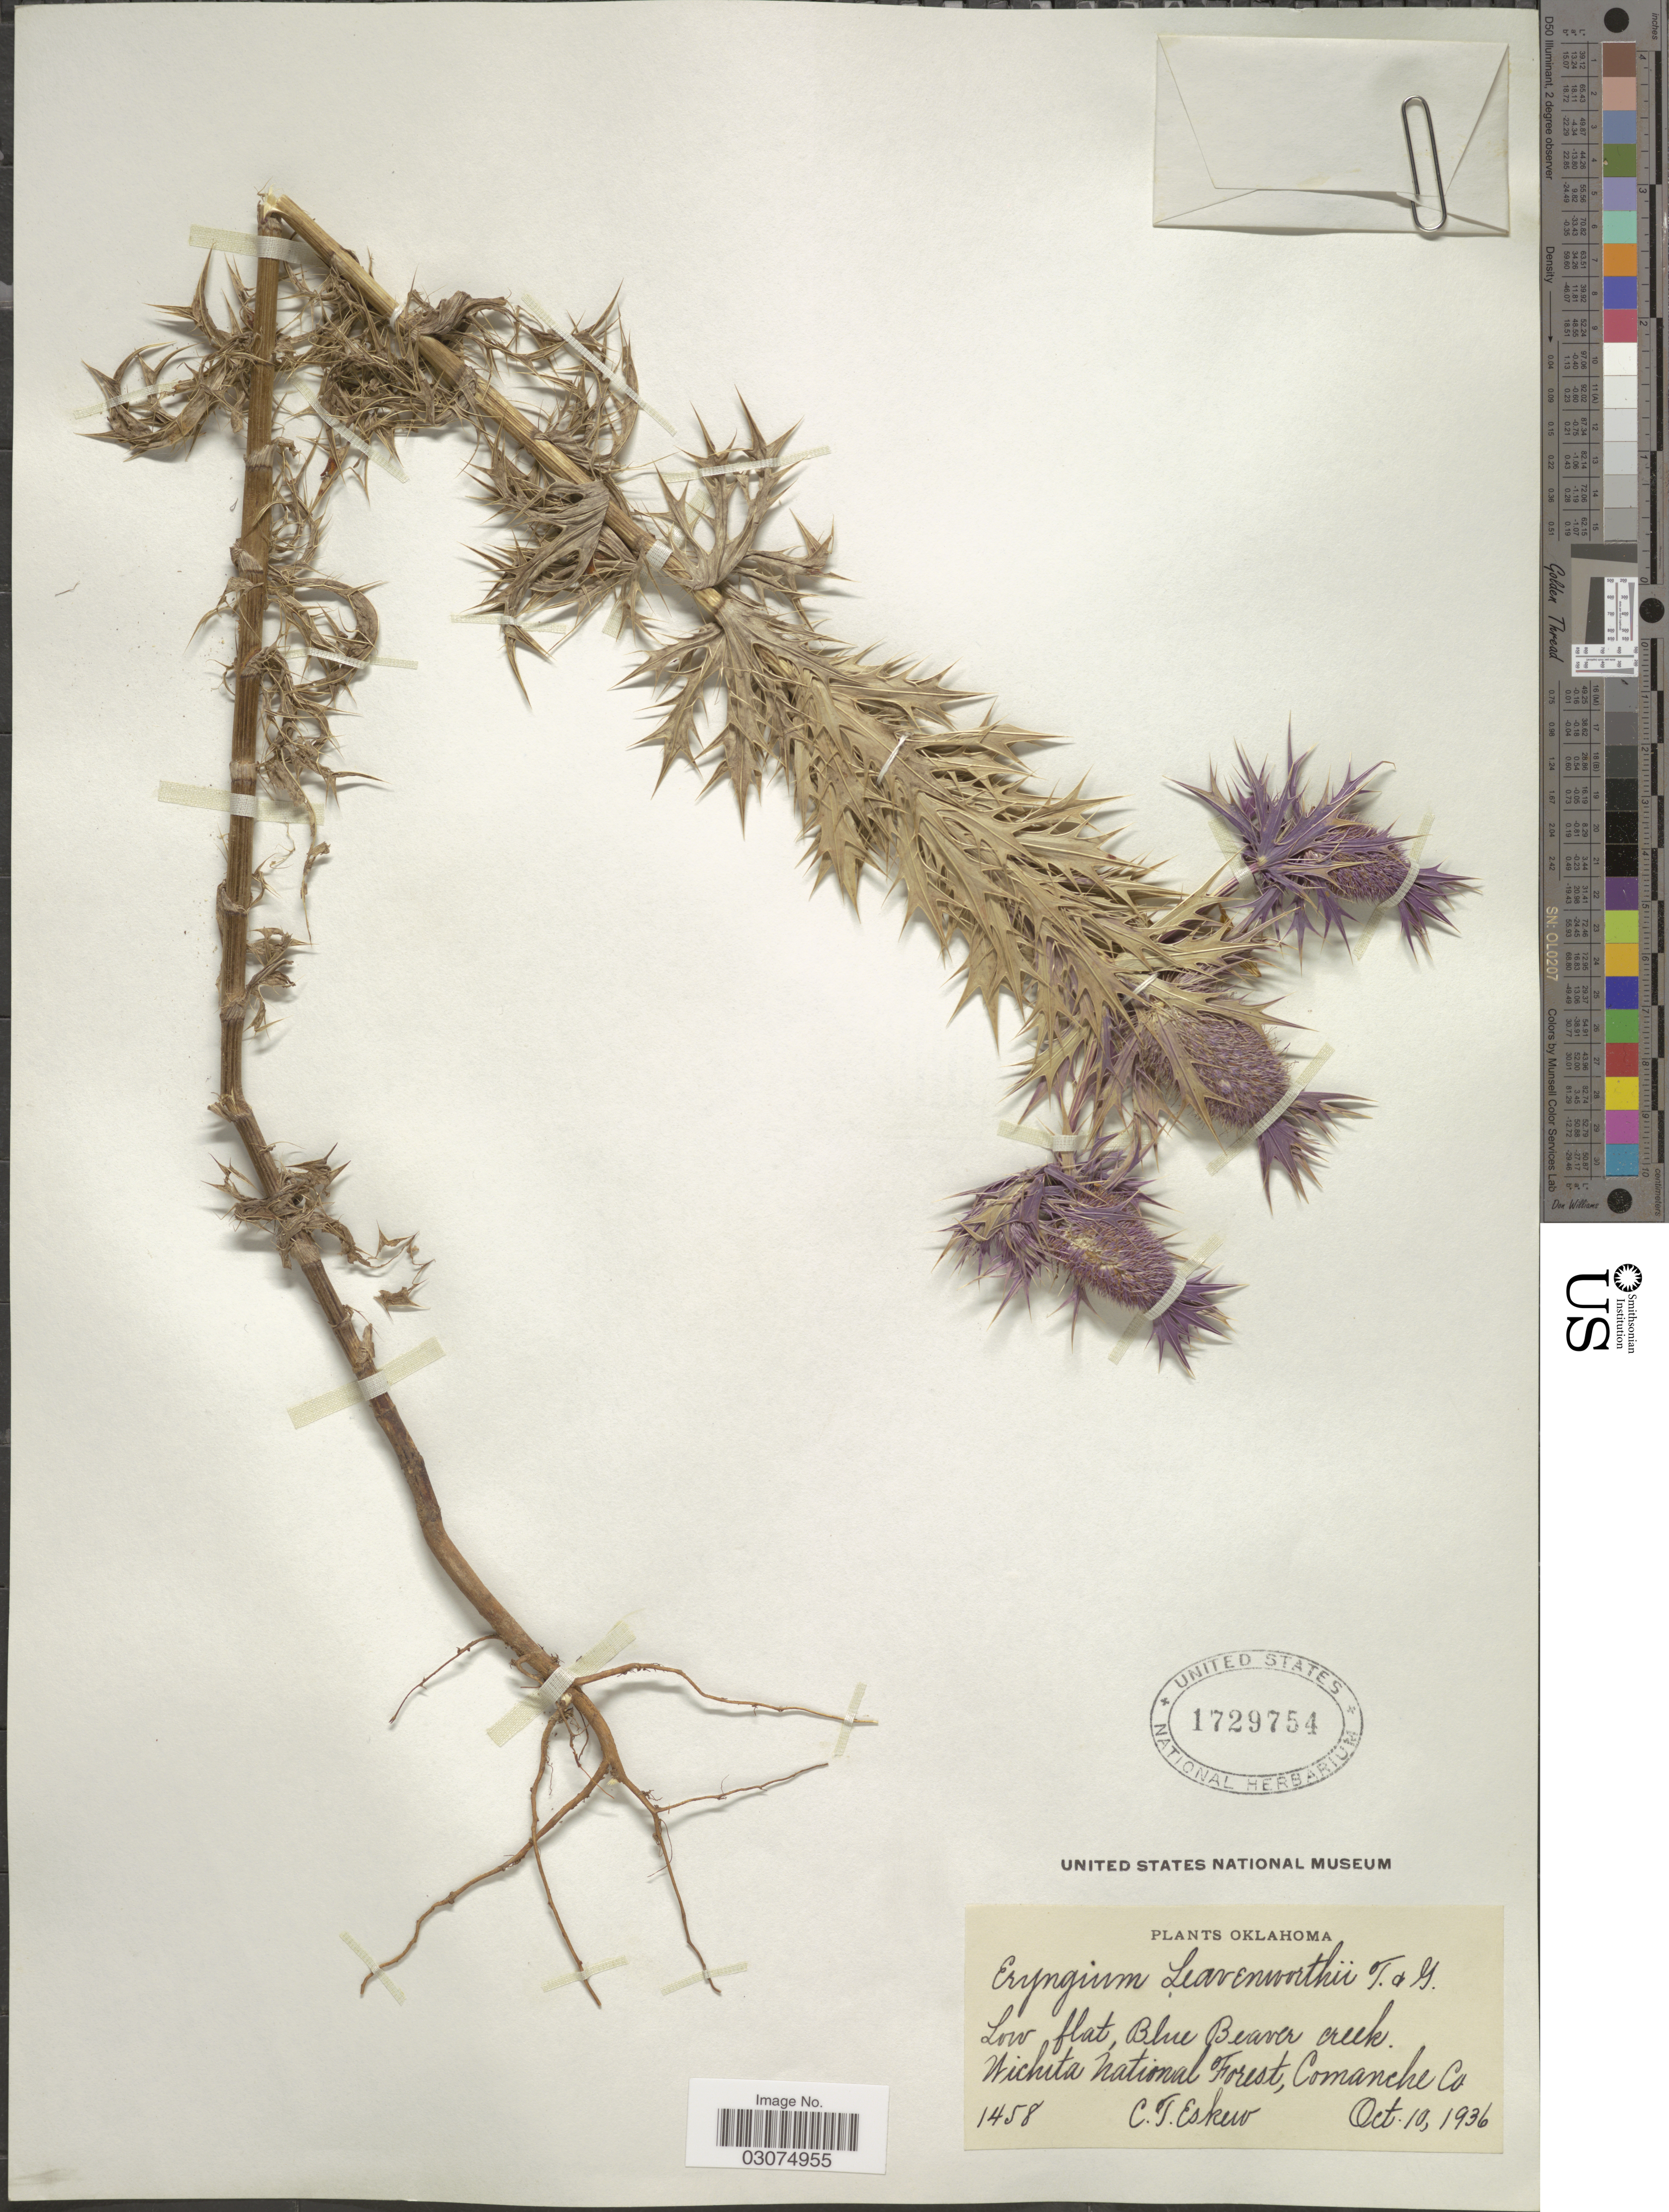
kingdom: Plantae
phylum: Tracheophyta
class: Magnoliopsida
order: Apiales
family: Apiaceae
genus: Eryngium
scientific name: Eryngium leavenworthii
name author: Torr. & A. Gray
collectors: C. Eskew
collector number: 1458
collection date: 1936-10-10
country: United States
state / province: Oklahoma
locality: Blue Beaver creek. Wichita National Forest, Comanche Co.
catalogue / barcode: US 1729754